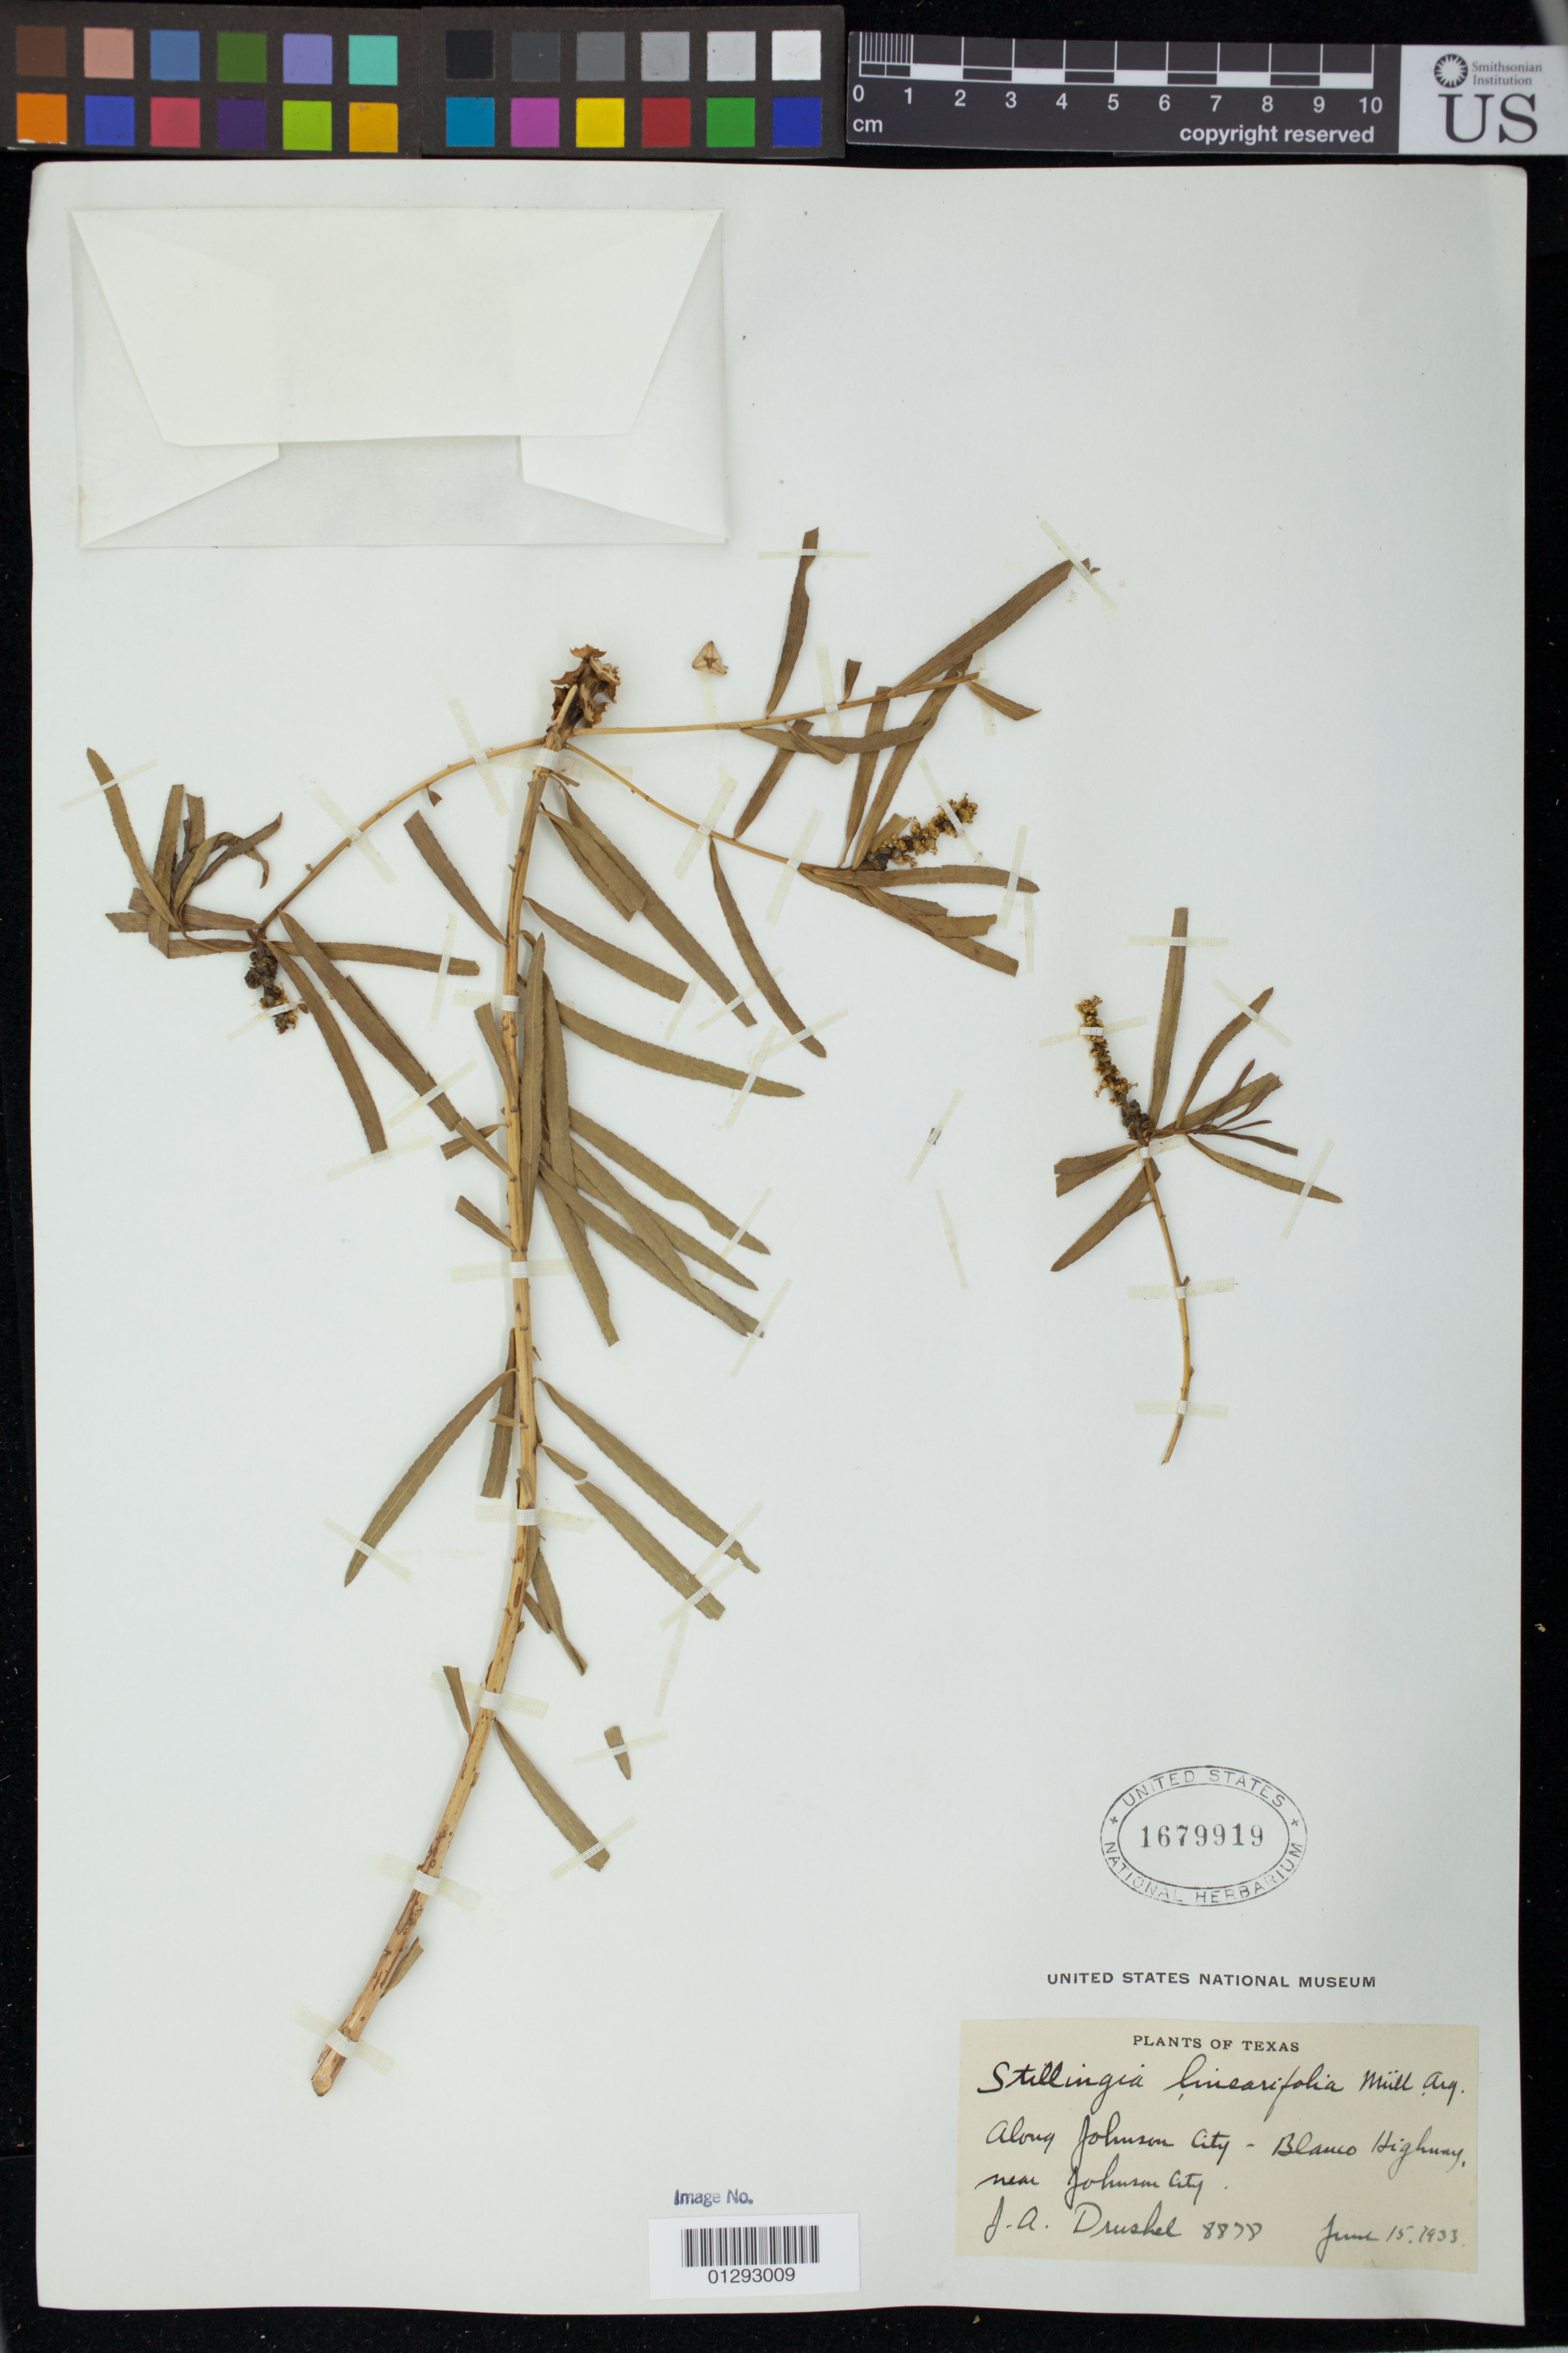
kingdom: Plantae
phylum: Tracheophyta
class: Magnoliopsida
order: Malpighiales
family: Euphorbiaceae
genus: Stillingia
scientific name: Stillingia texana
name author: I.M. Johnst.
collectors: J. A. Drushel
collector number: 8878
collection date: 1933-06-15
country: United States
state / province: Texas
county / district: Blanco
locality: Along Johnson City - Blanco Highway, near Johnson City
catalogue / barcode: US 1679919